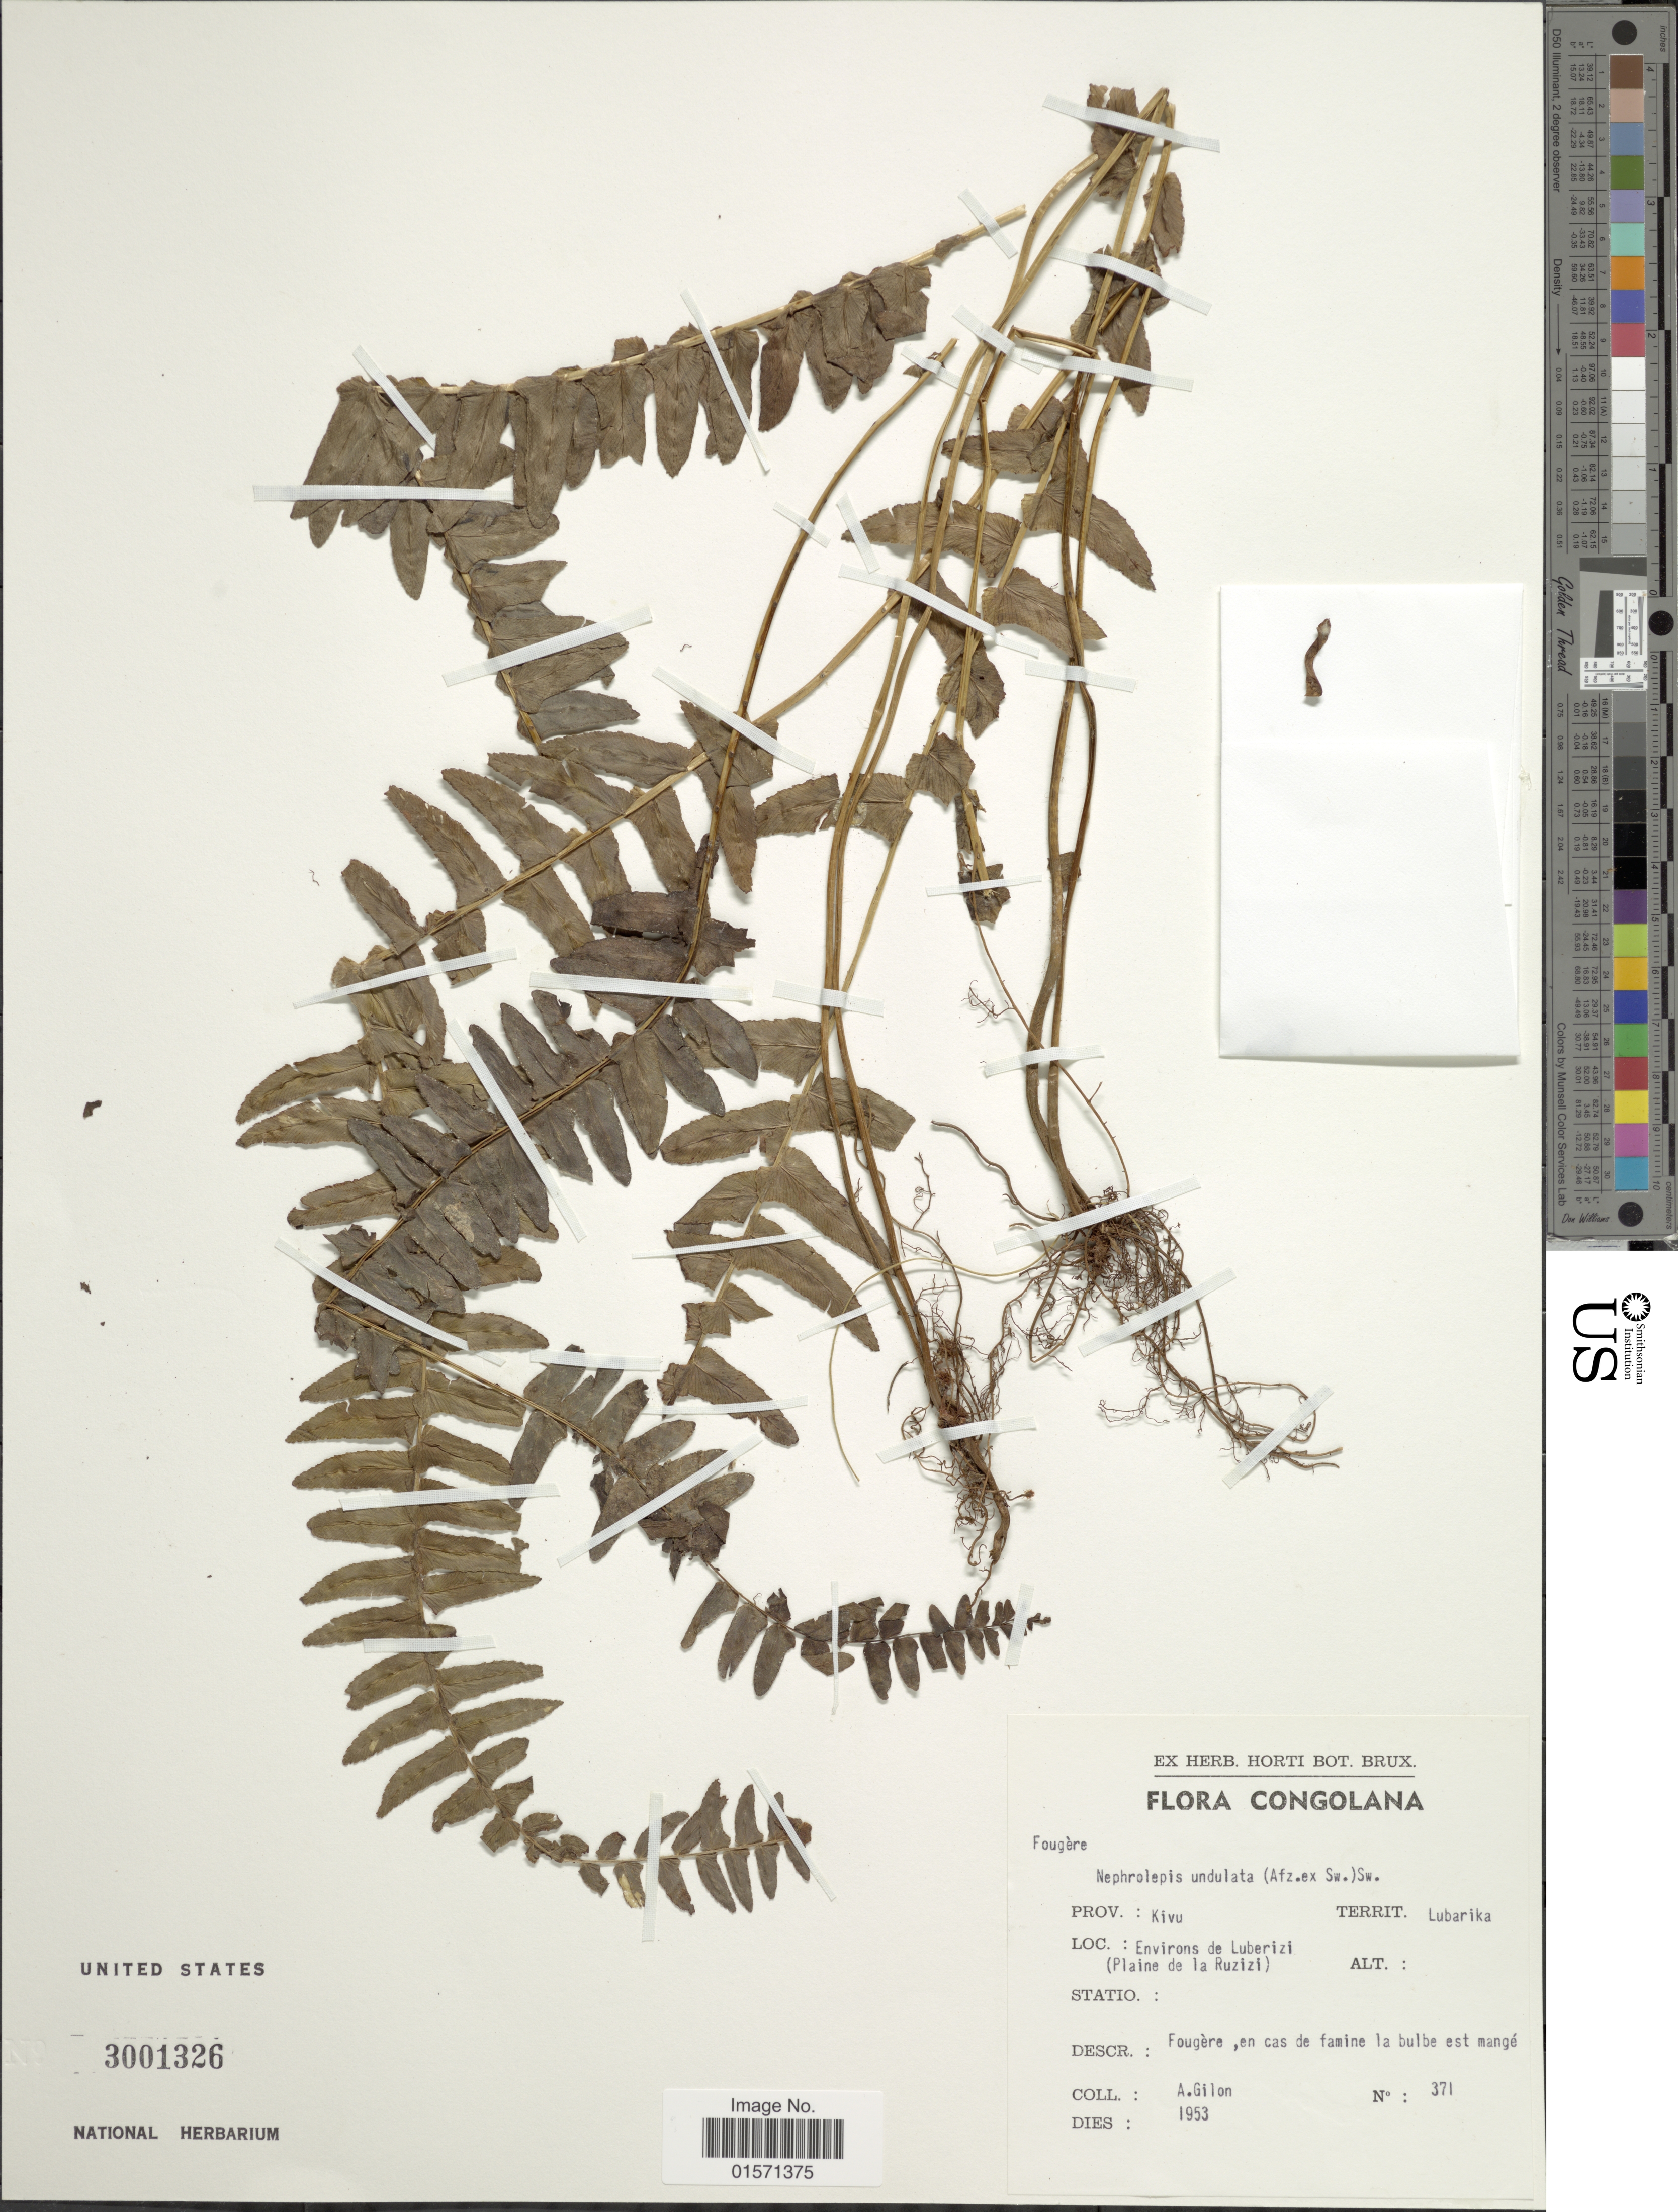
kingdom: Plantae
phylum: Tracheophyta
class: Polypodiopsida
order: Polypodiales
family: Nephrolepidaceae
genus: Nephrolepis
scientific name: Nephrolepis undulata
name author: J. Sm.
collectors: A. Gilon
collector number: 371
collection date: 1953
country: Congo, Democratic Republic of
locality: Prov. Kivu. Territ. Lubarika. Environs de Luberizi (Plaine de la Ruzizi)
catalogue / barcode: US 3001326